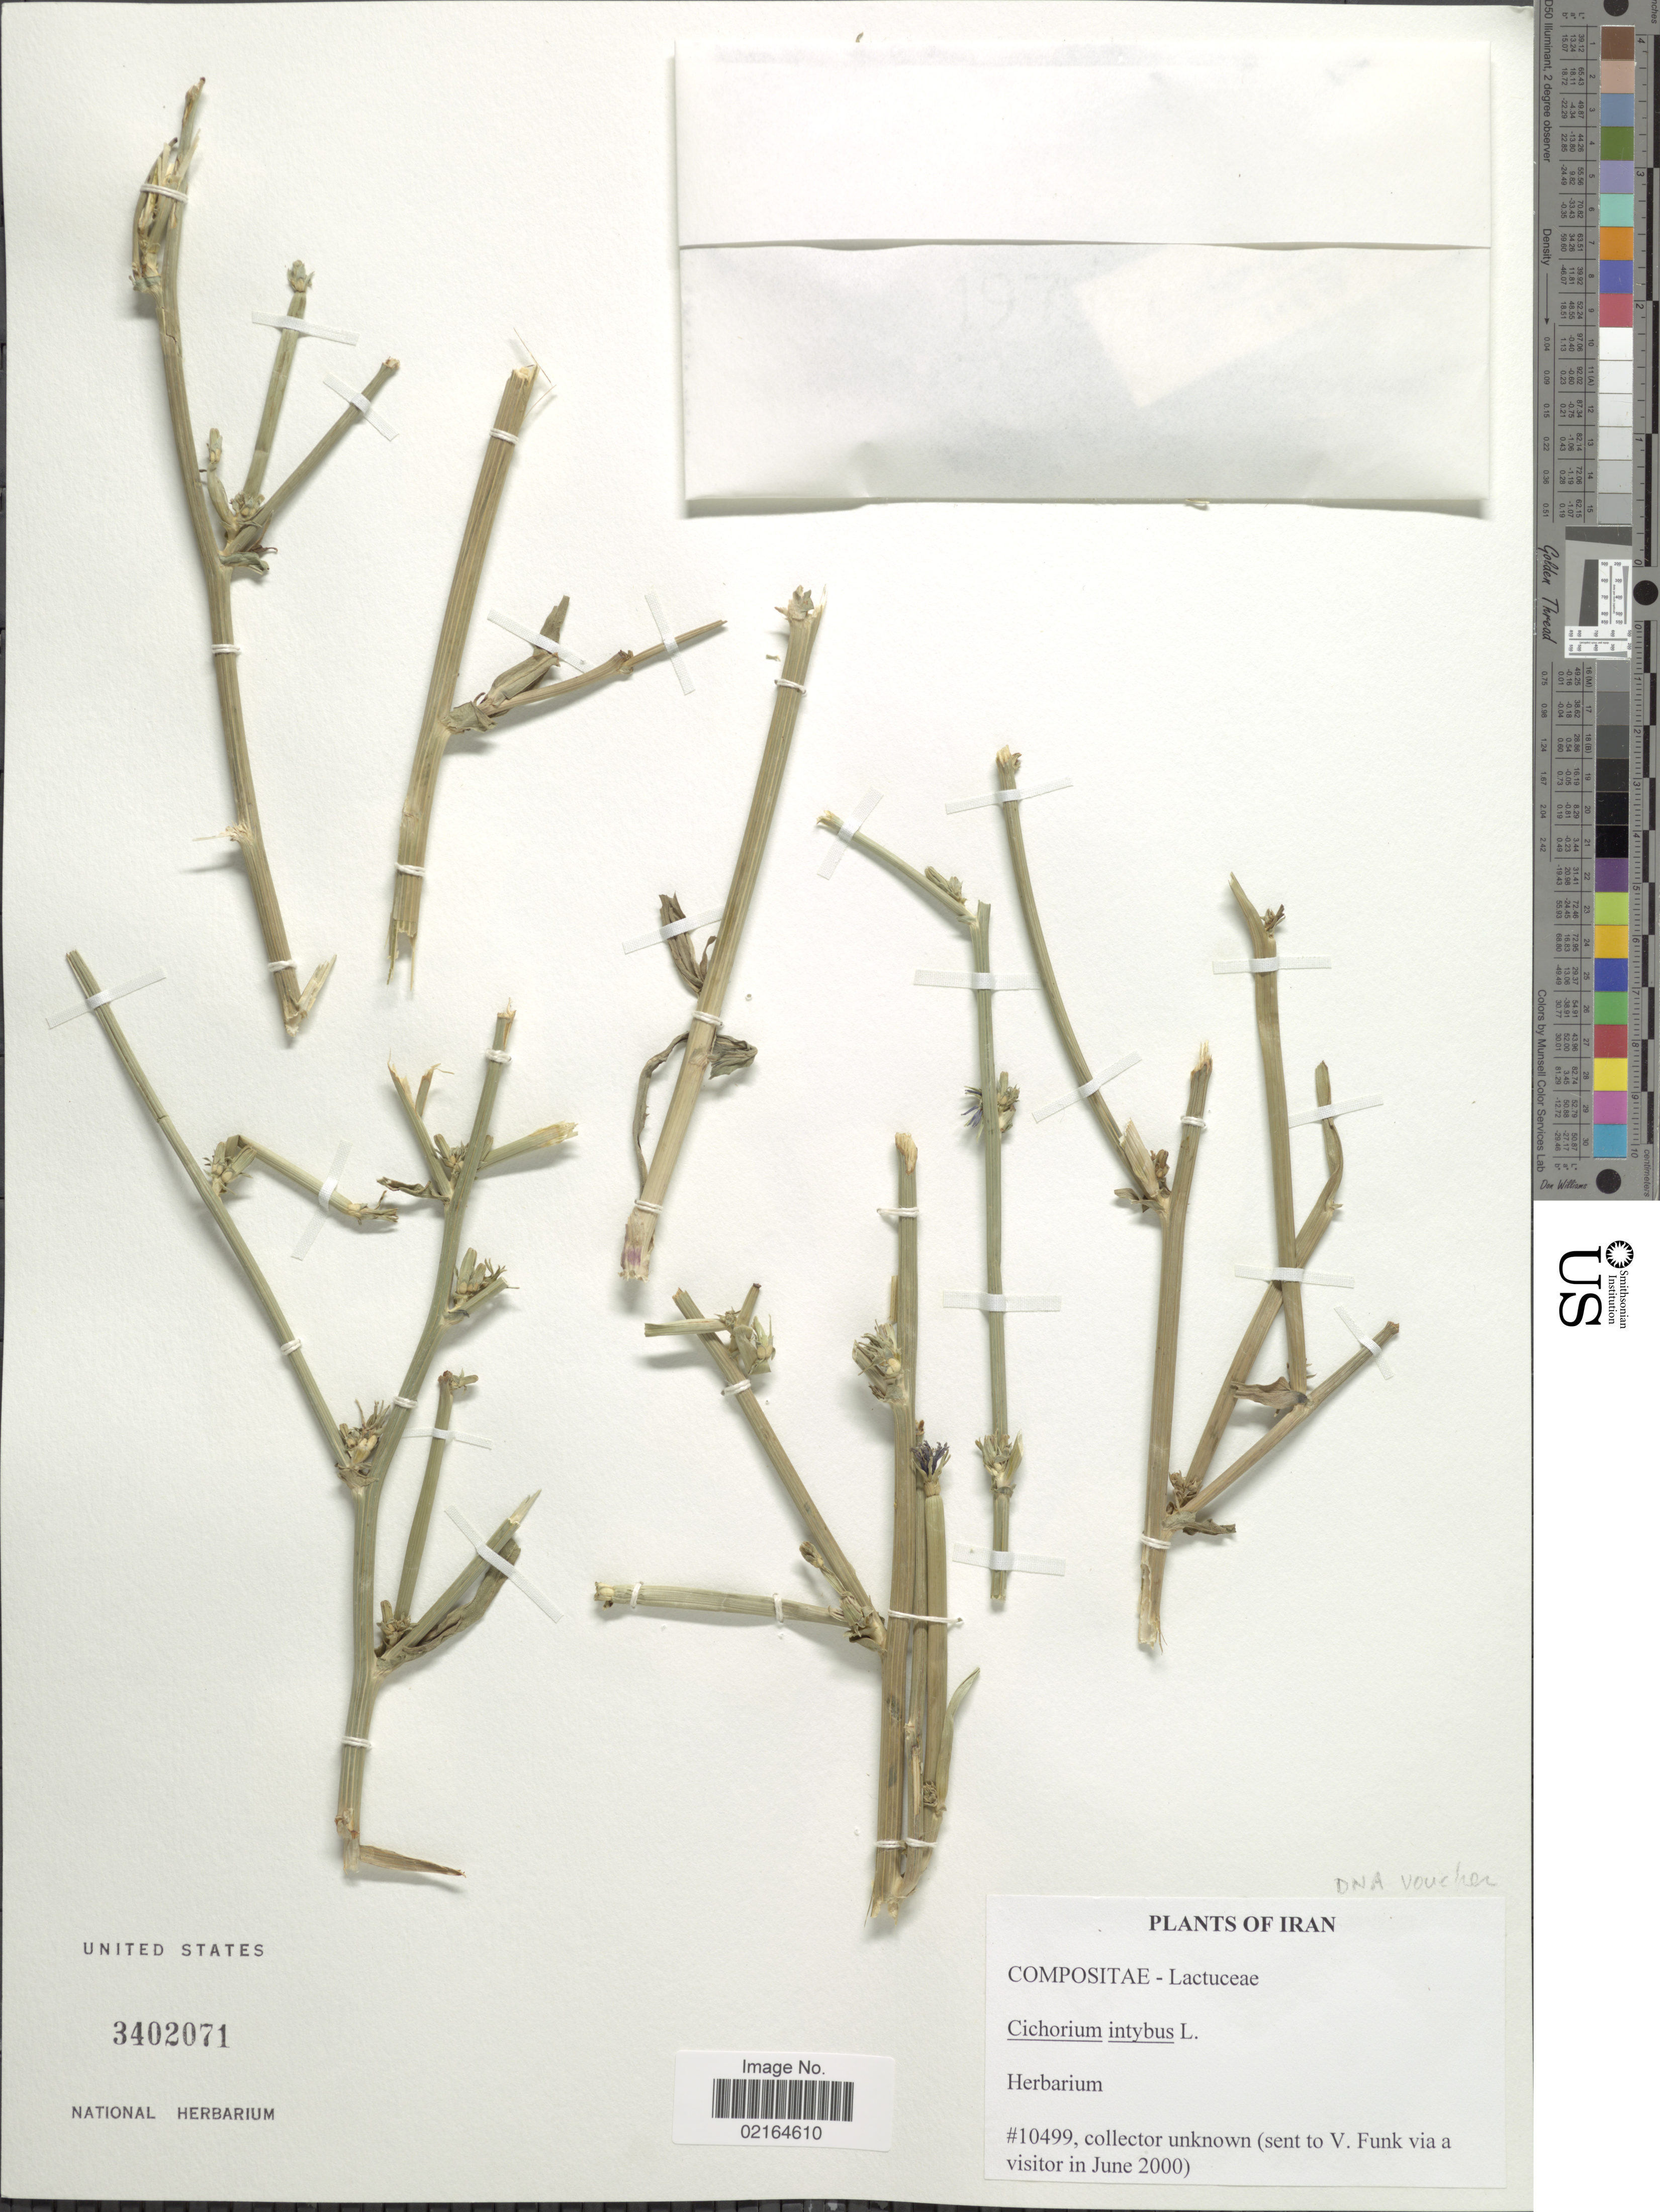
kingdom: Plantae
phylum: Tracheophyta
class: Magnoliopsida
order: Asterales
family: Asteraceae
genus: Cichorium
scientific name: Cichorium intybus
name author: L.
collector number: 10499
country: Iran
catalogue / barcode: US 3402071